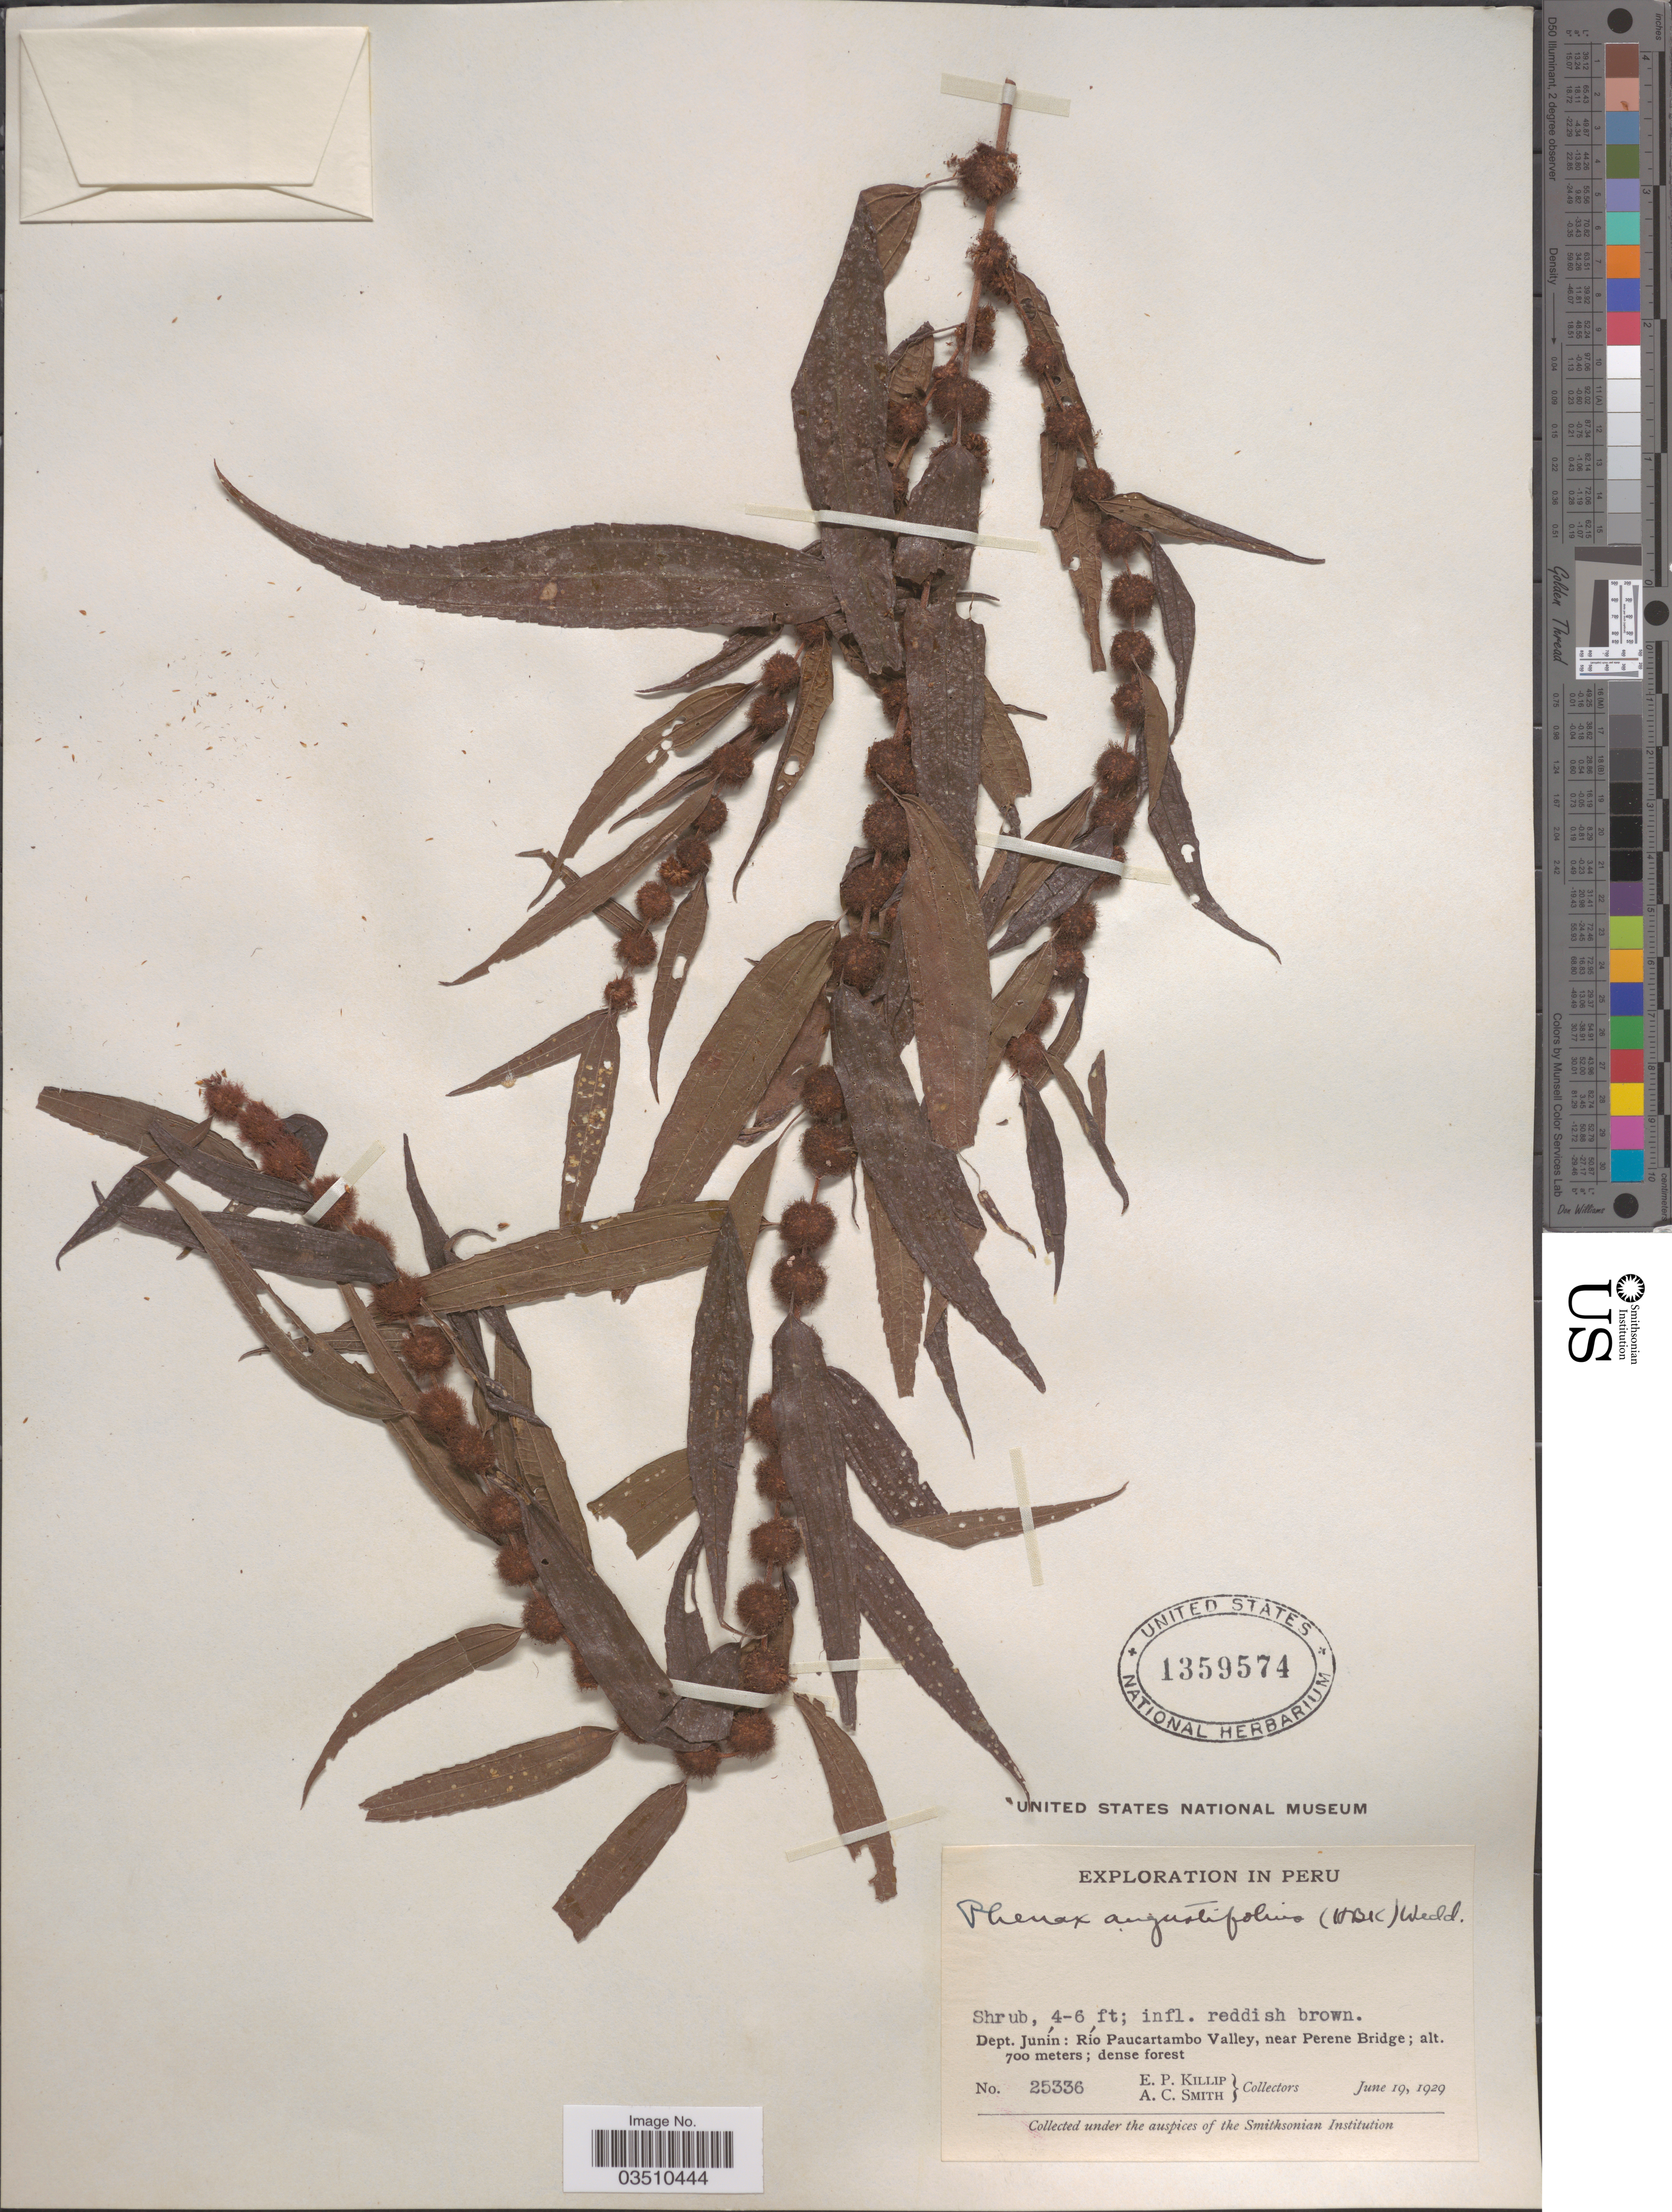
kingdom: Plantae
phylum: Tracheophyta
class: Magnoliopsida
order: Rosales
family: Urticaceae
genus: Phenax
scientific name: Phenax angustifolius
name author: (Kunth) Wedd.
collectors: E. P. Killip & A. C. Smith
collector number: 25336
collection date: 1929-06-19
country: Peru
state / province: Junín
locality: Dept. Junín: Río Paucartambo Valley, near Perene Bridge.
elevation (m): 700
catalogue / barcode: US 1359574